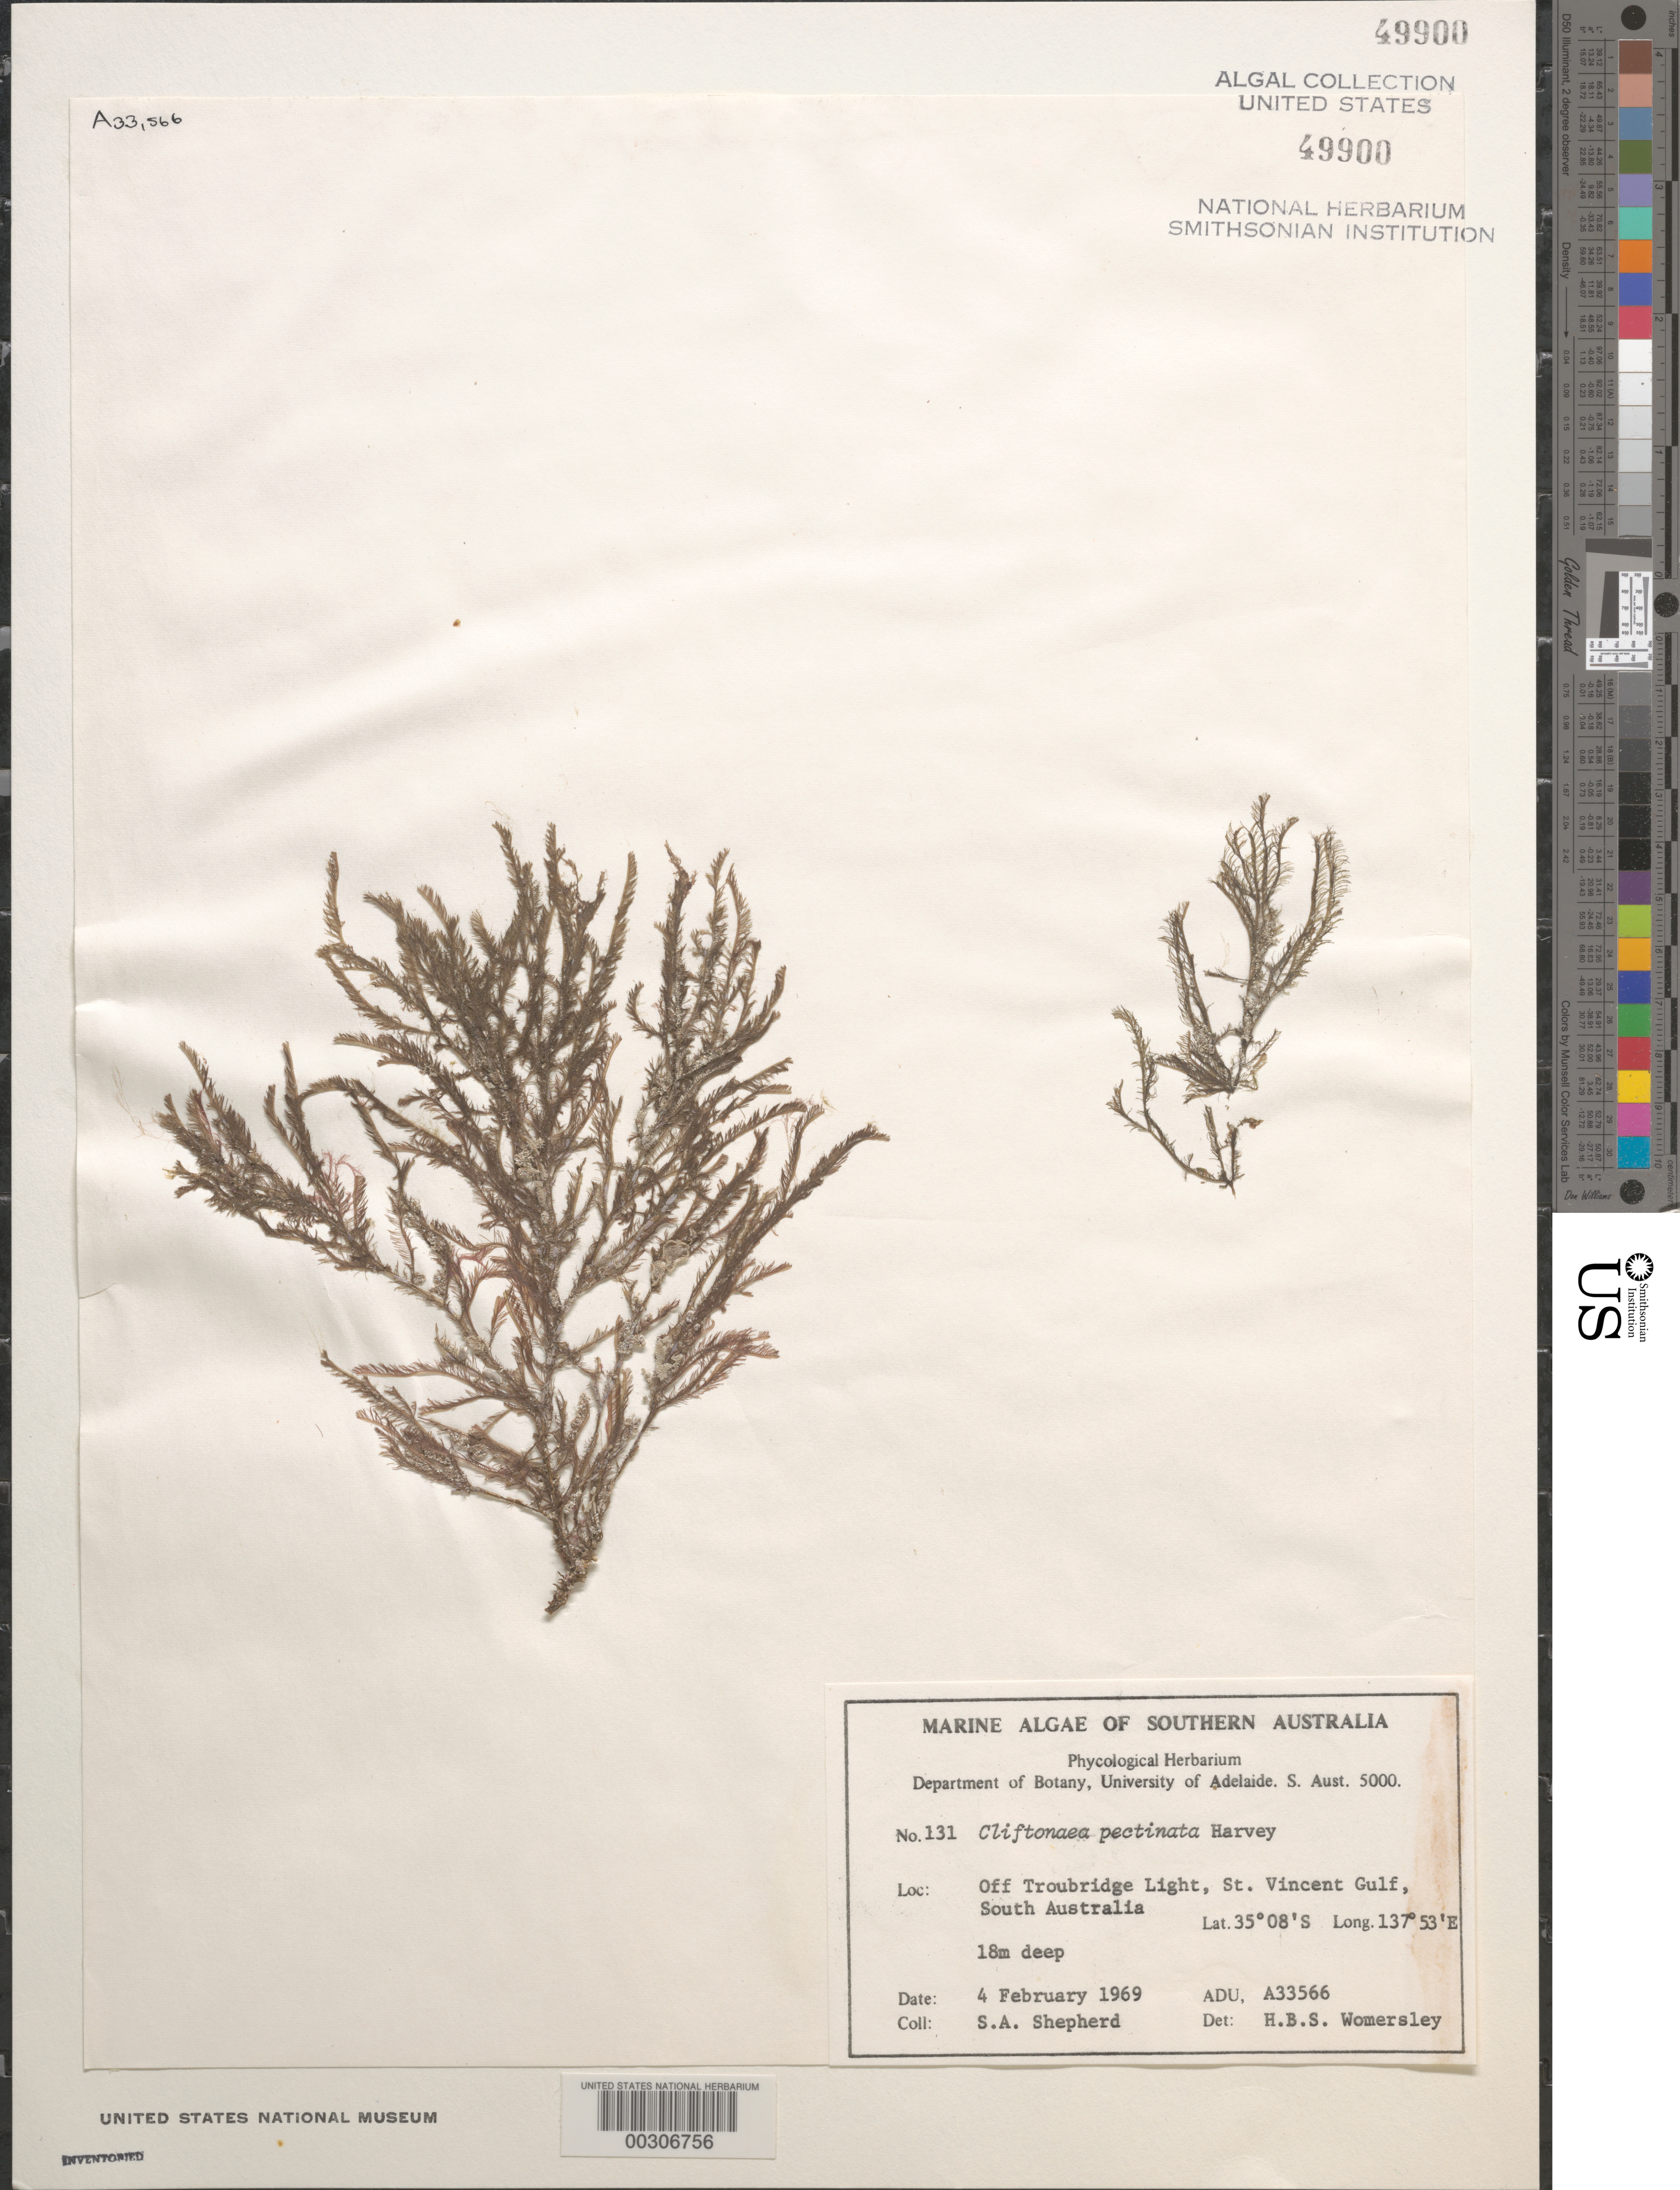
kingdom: Plantae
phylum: Rhodophyta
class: Florideophyceae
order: Ceramiales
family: Rhodomelaceae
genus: Cliftonaea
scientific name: Cliftonaea pectinata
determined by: Womersley, H. B. S.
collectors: S. Shepherd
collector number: ADU A33566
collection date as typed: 04 Feb 1969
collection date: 1969-02-04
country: Australia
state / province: South Australia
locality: St. vincent gulf, off troubridge light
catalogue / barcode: US 49900